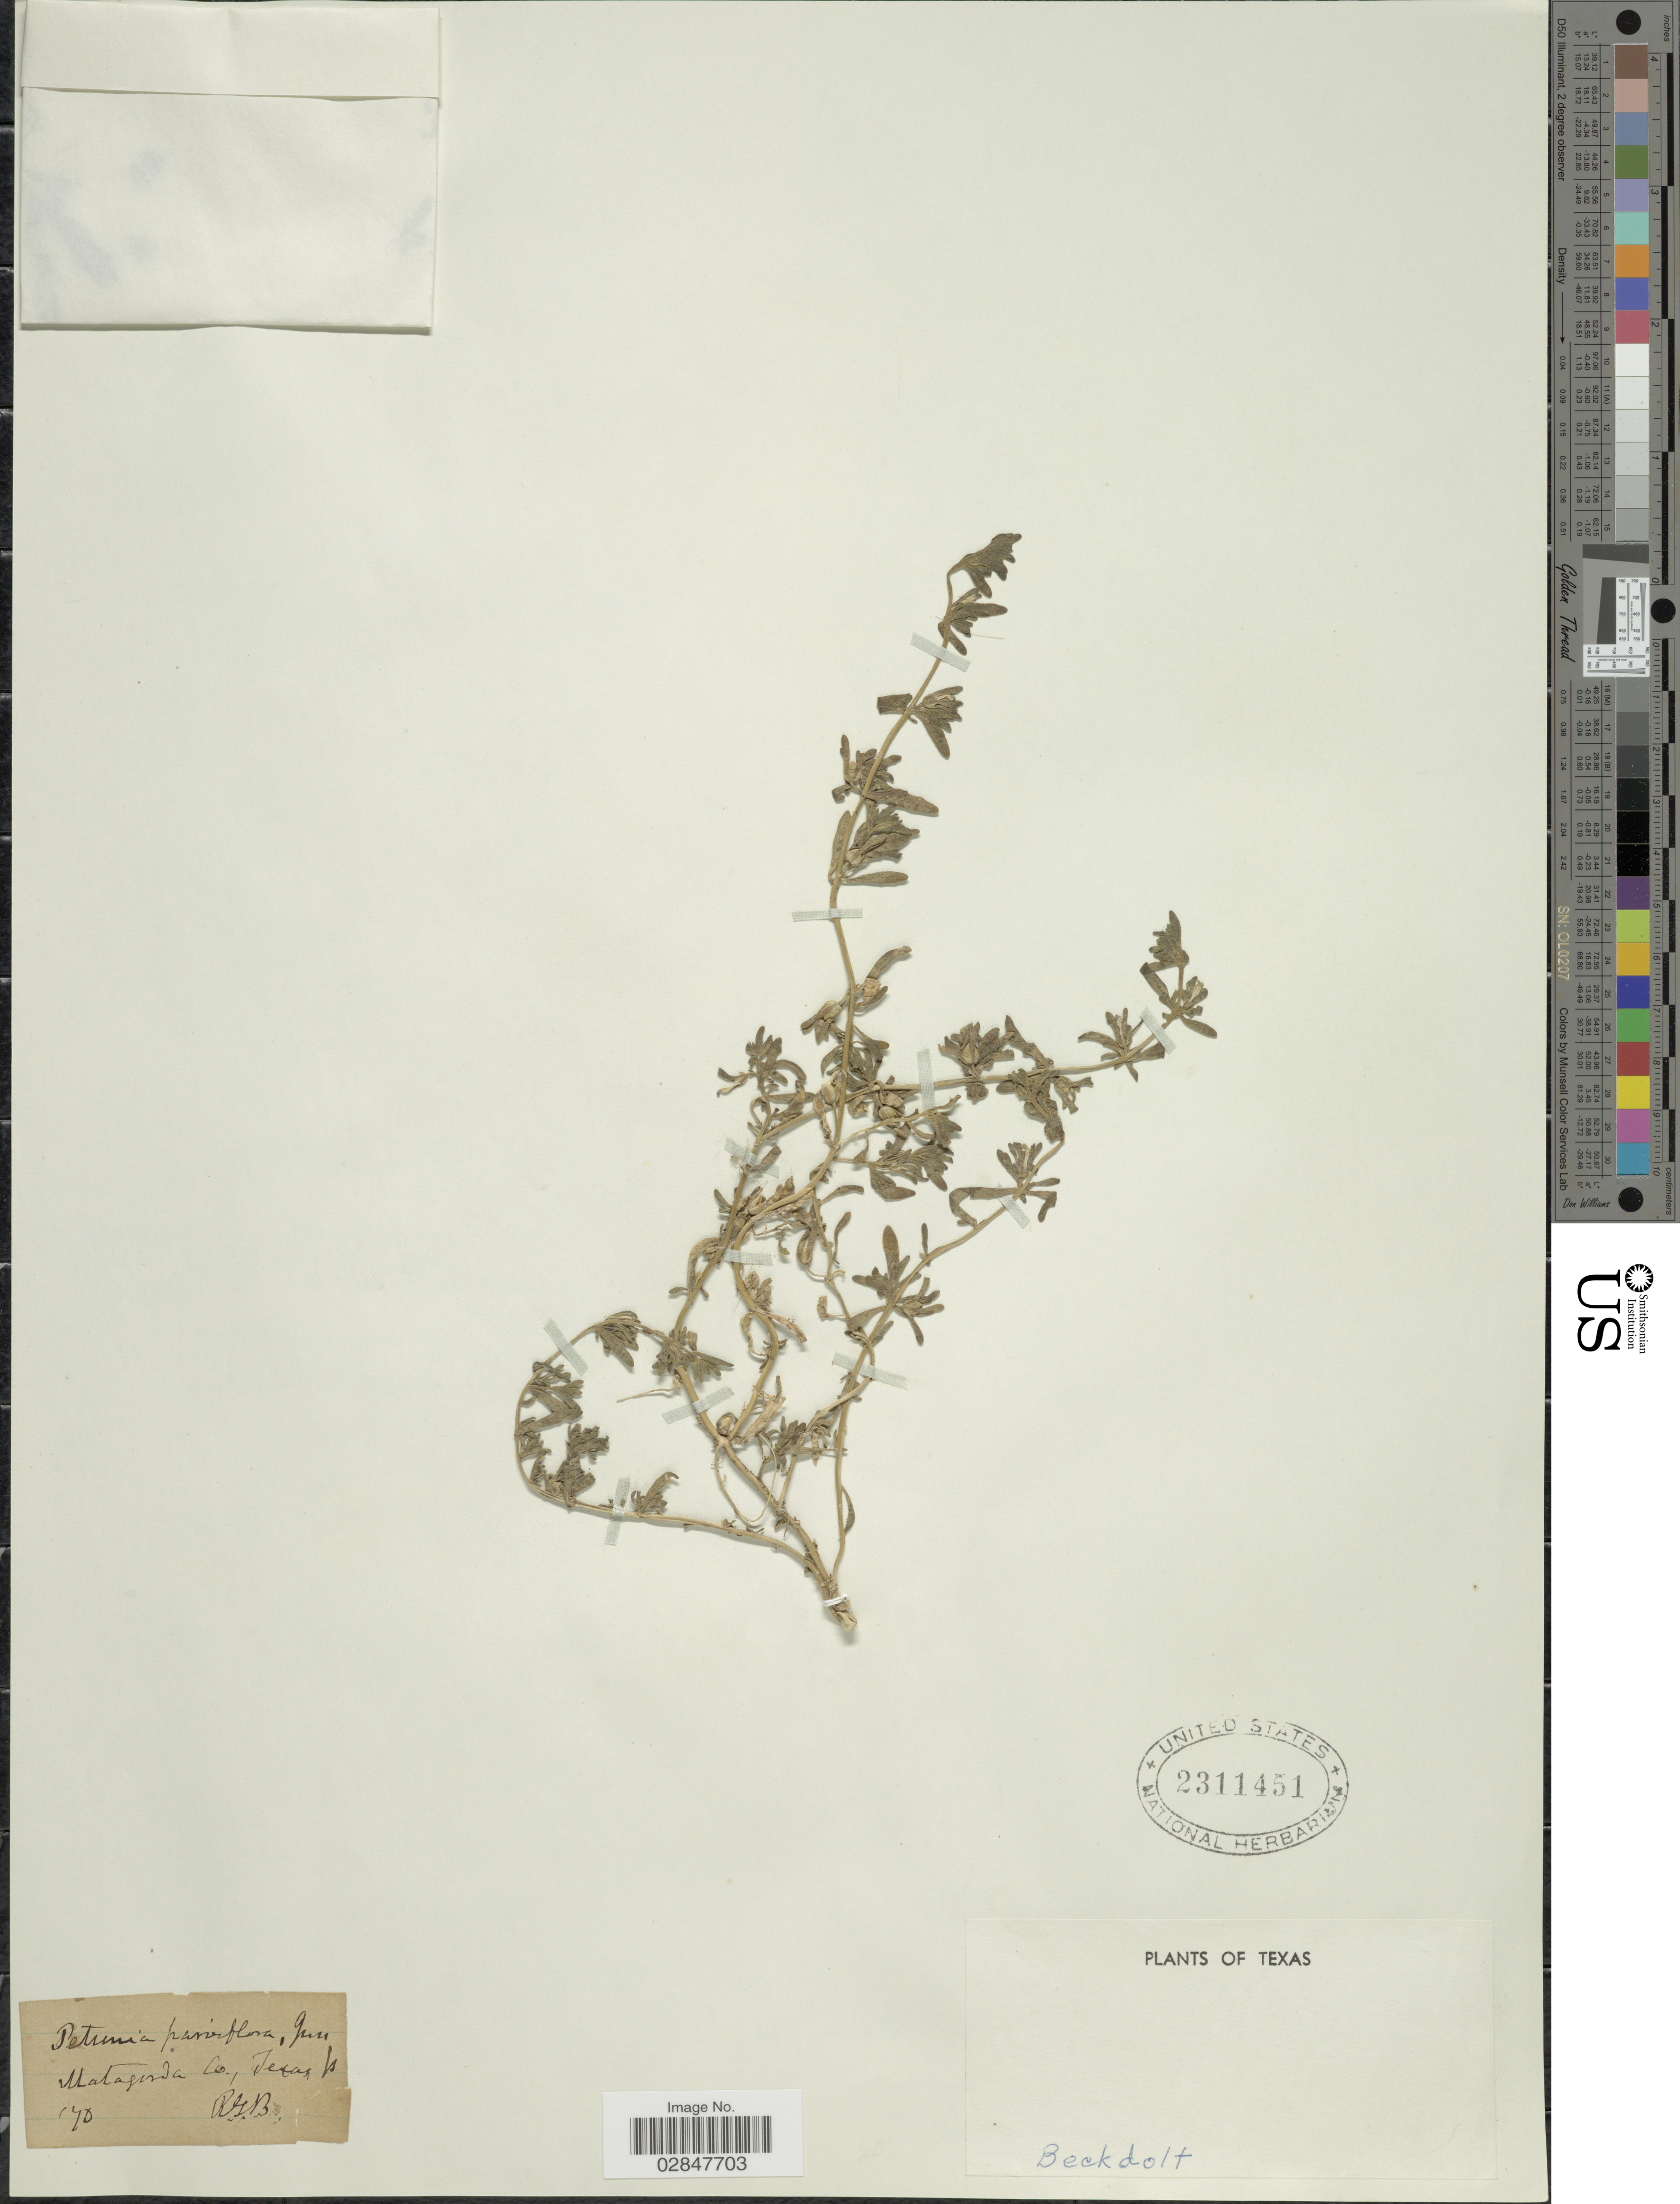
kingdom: Plantae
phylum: Tracheophyta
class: Magnoliopsida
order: Solanales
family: Solanaceae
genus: Petunia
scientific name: Petunia parviflora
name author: Juss.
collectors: R. Beckdolt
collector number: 140*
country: United States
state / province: Texas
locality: Matagorda Co.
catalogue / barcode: US 2311451